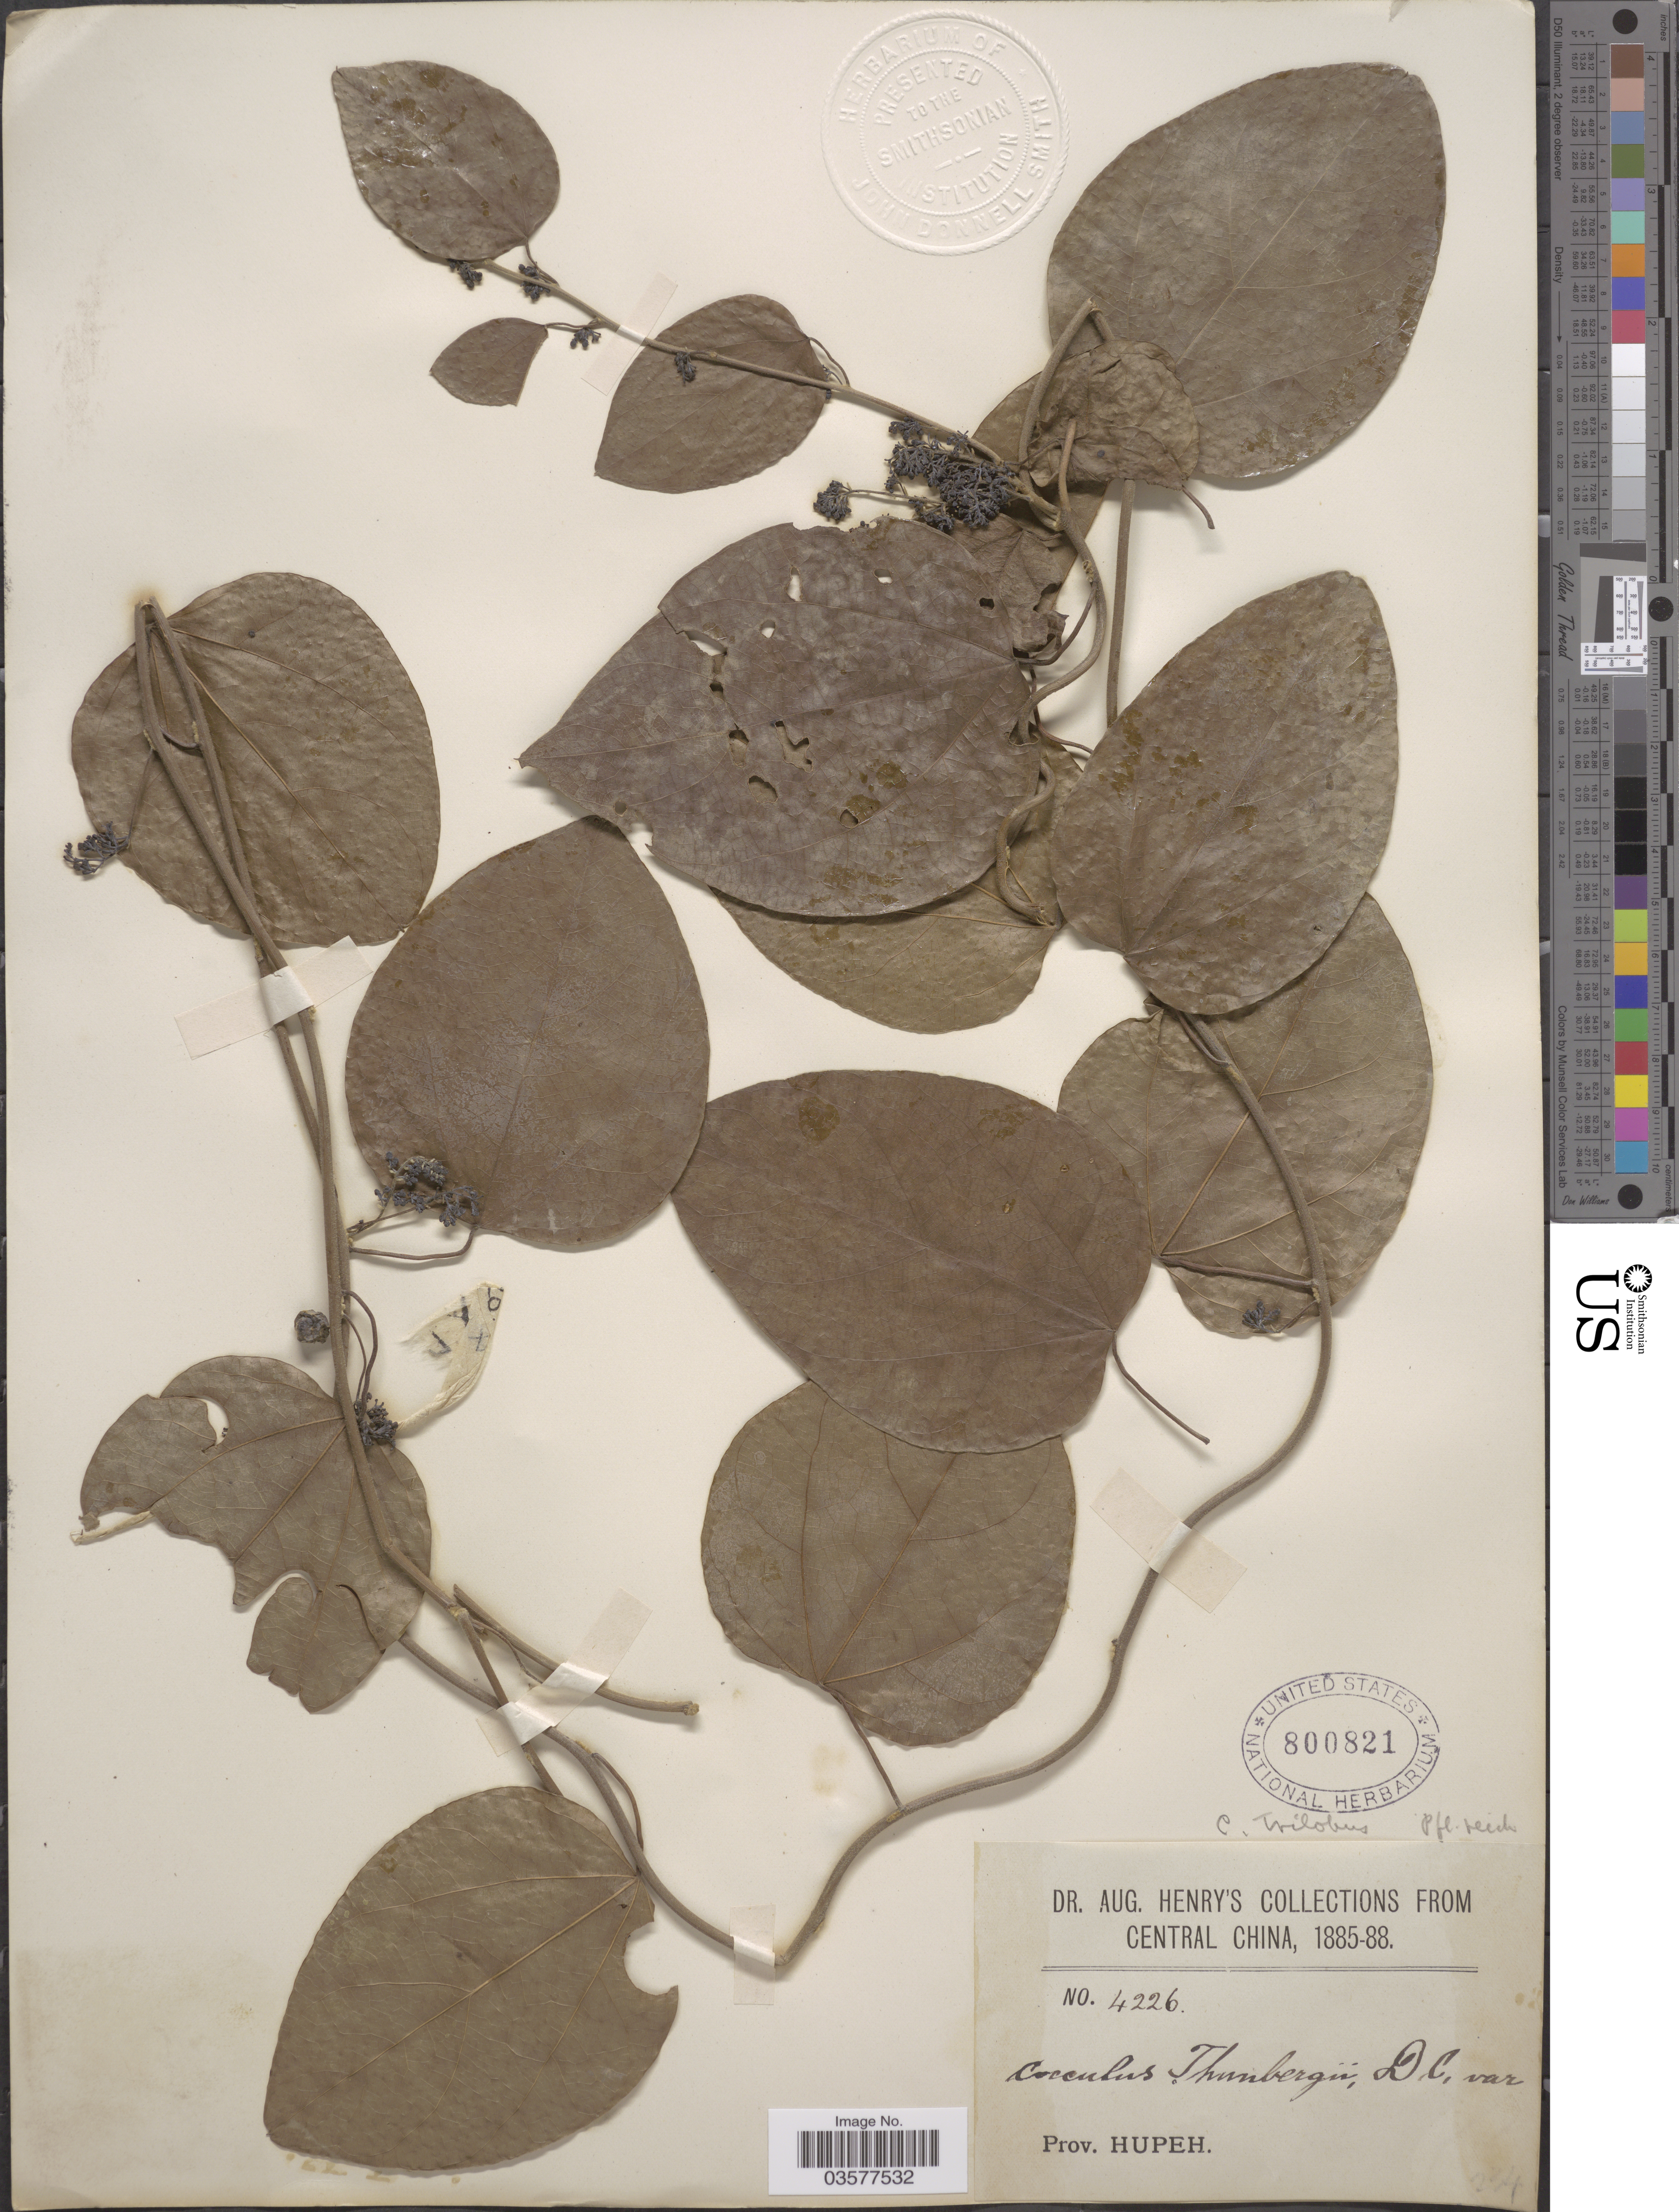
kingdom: Plantae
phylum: Tracheophyta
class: Magnoliopsida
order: Ranunculales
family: Menispermaceae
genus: Cocculus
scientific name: Cocculus orbiculatus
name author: (L.) DC.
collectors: A. Henry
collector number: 4226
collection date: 1885/1888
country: China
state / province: Hubei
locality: Central China. Prov. Hupeh.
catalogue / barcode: US 800821